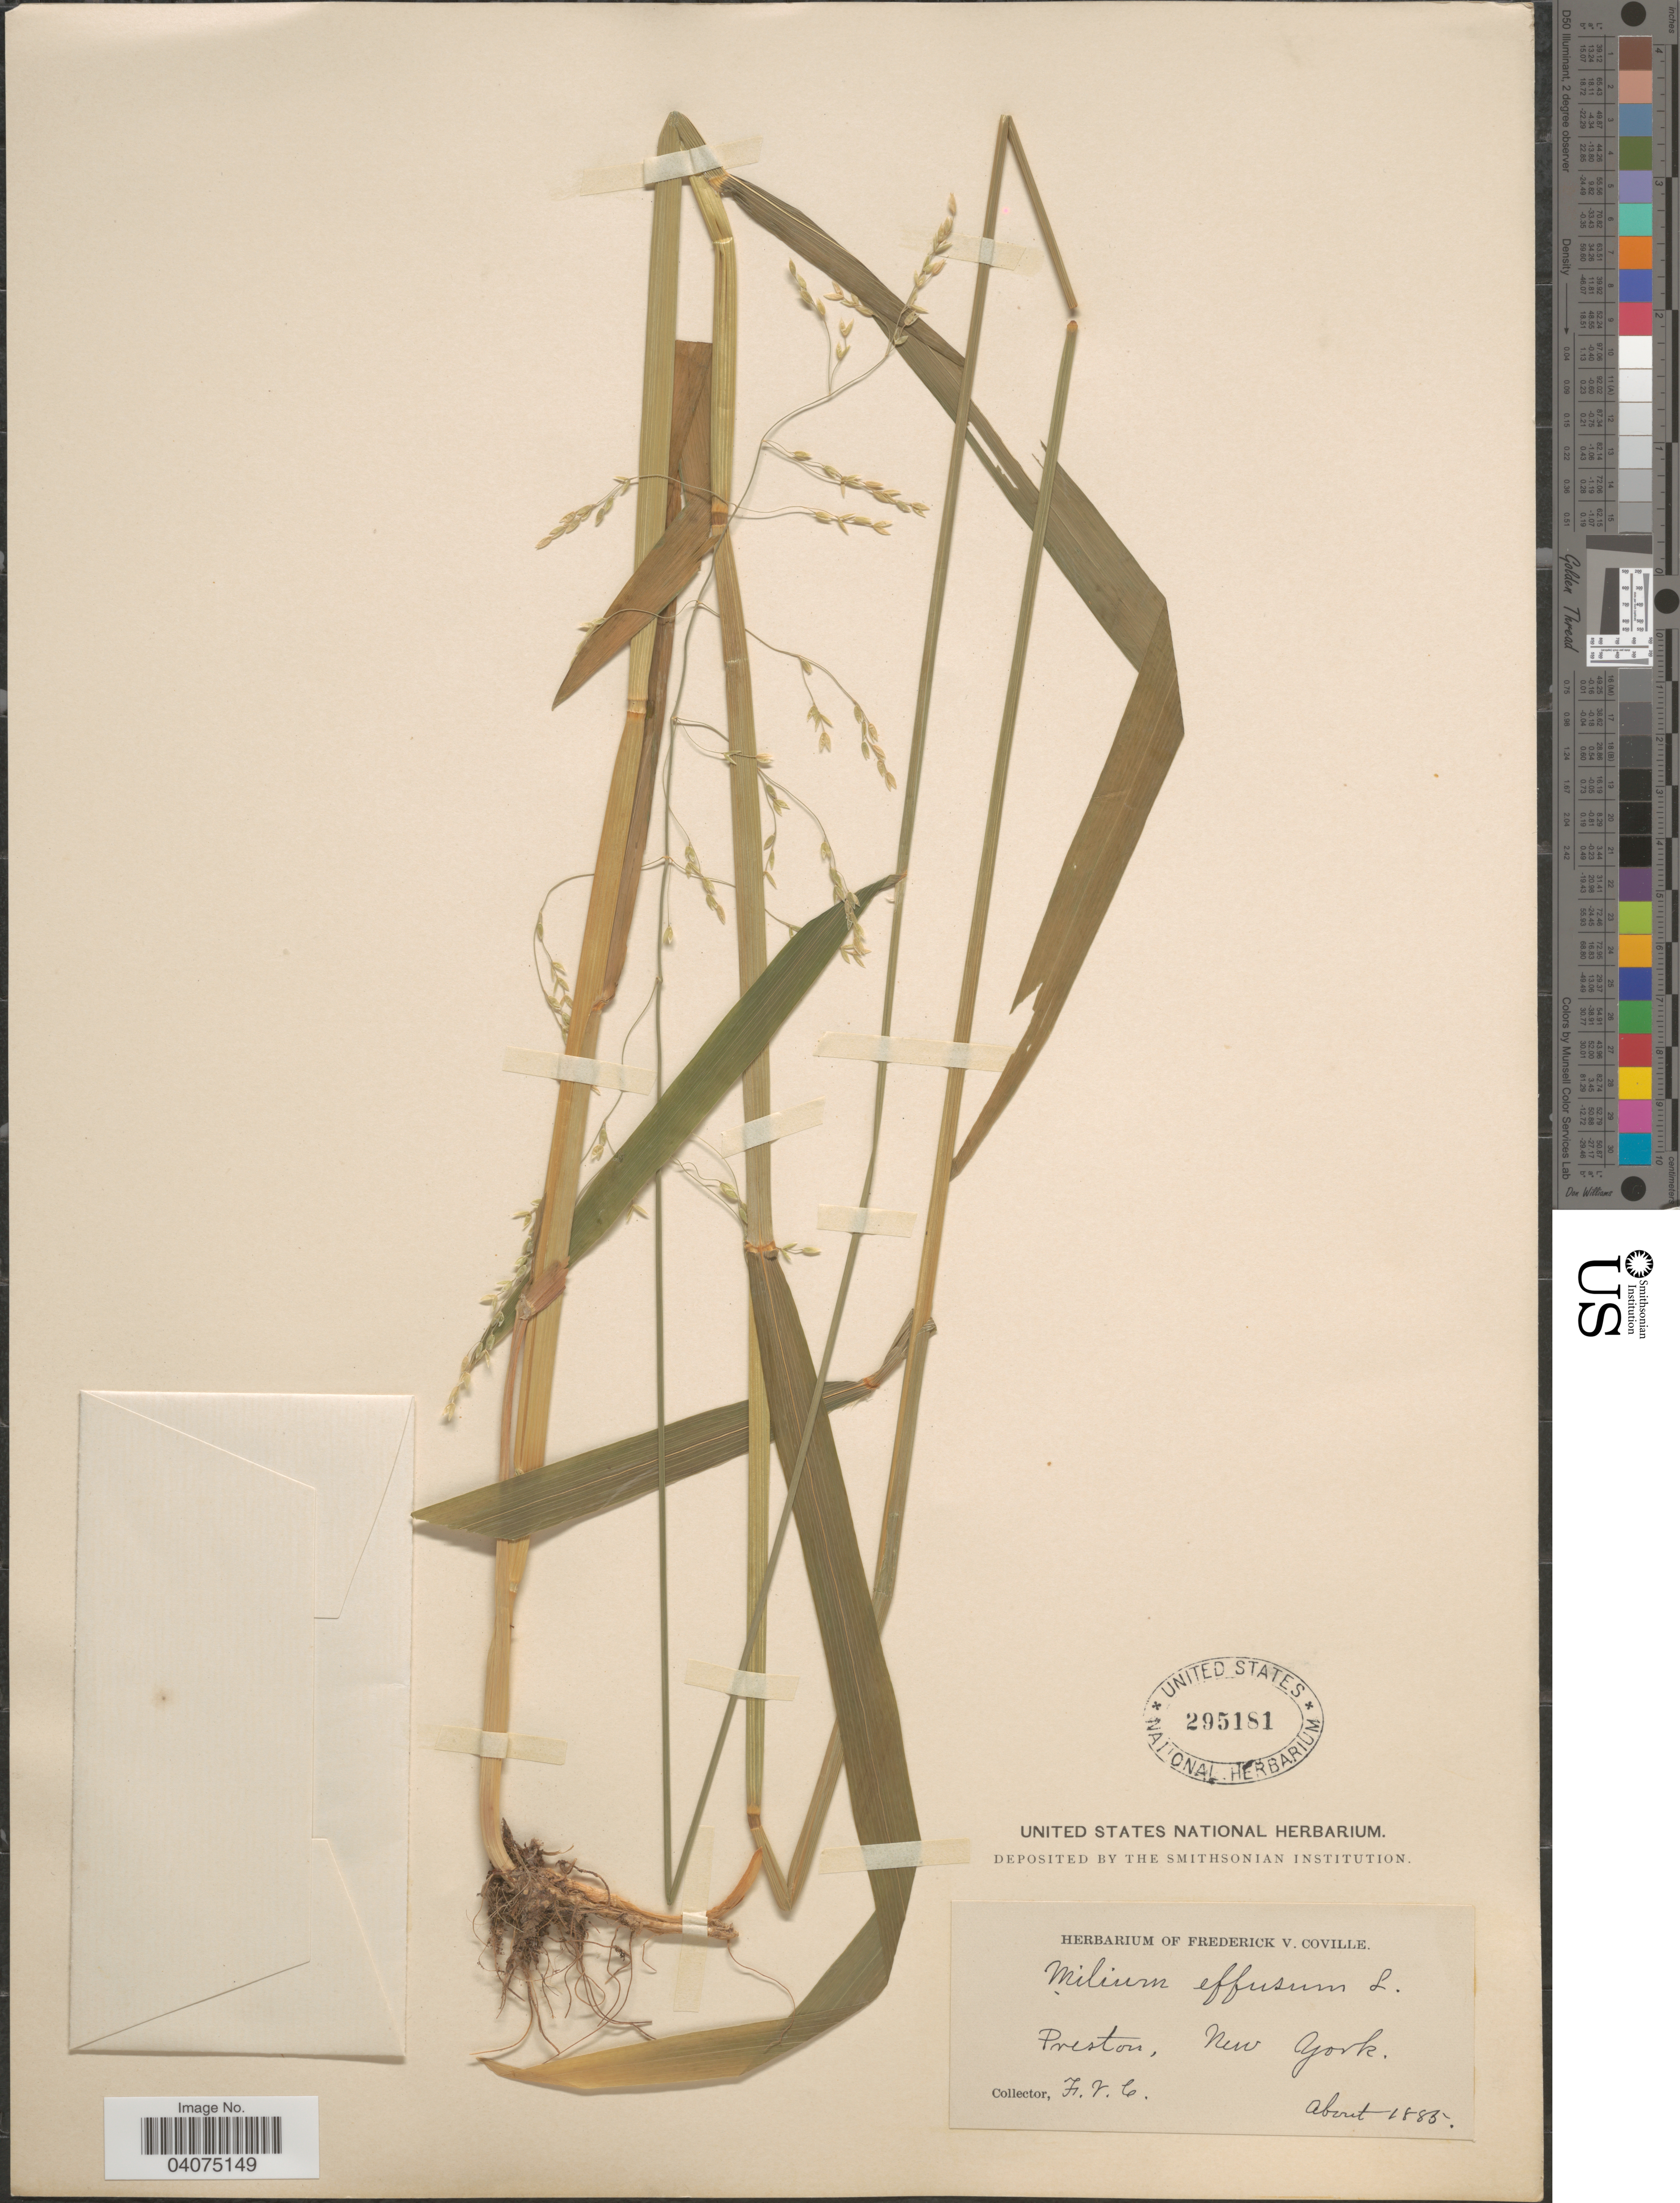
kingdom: Plantae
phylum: Tracheophyta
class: Liliopsida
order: Poales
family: Poaceae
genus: Milium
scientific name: Milium effusum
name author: L.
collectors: F. V. Coville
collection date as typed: About 1885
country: United States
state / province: New York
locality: Preston.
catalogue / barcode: US 295181